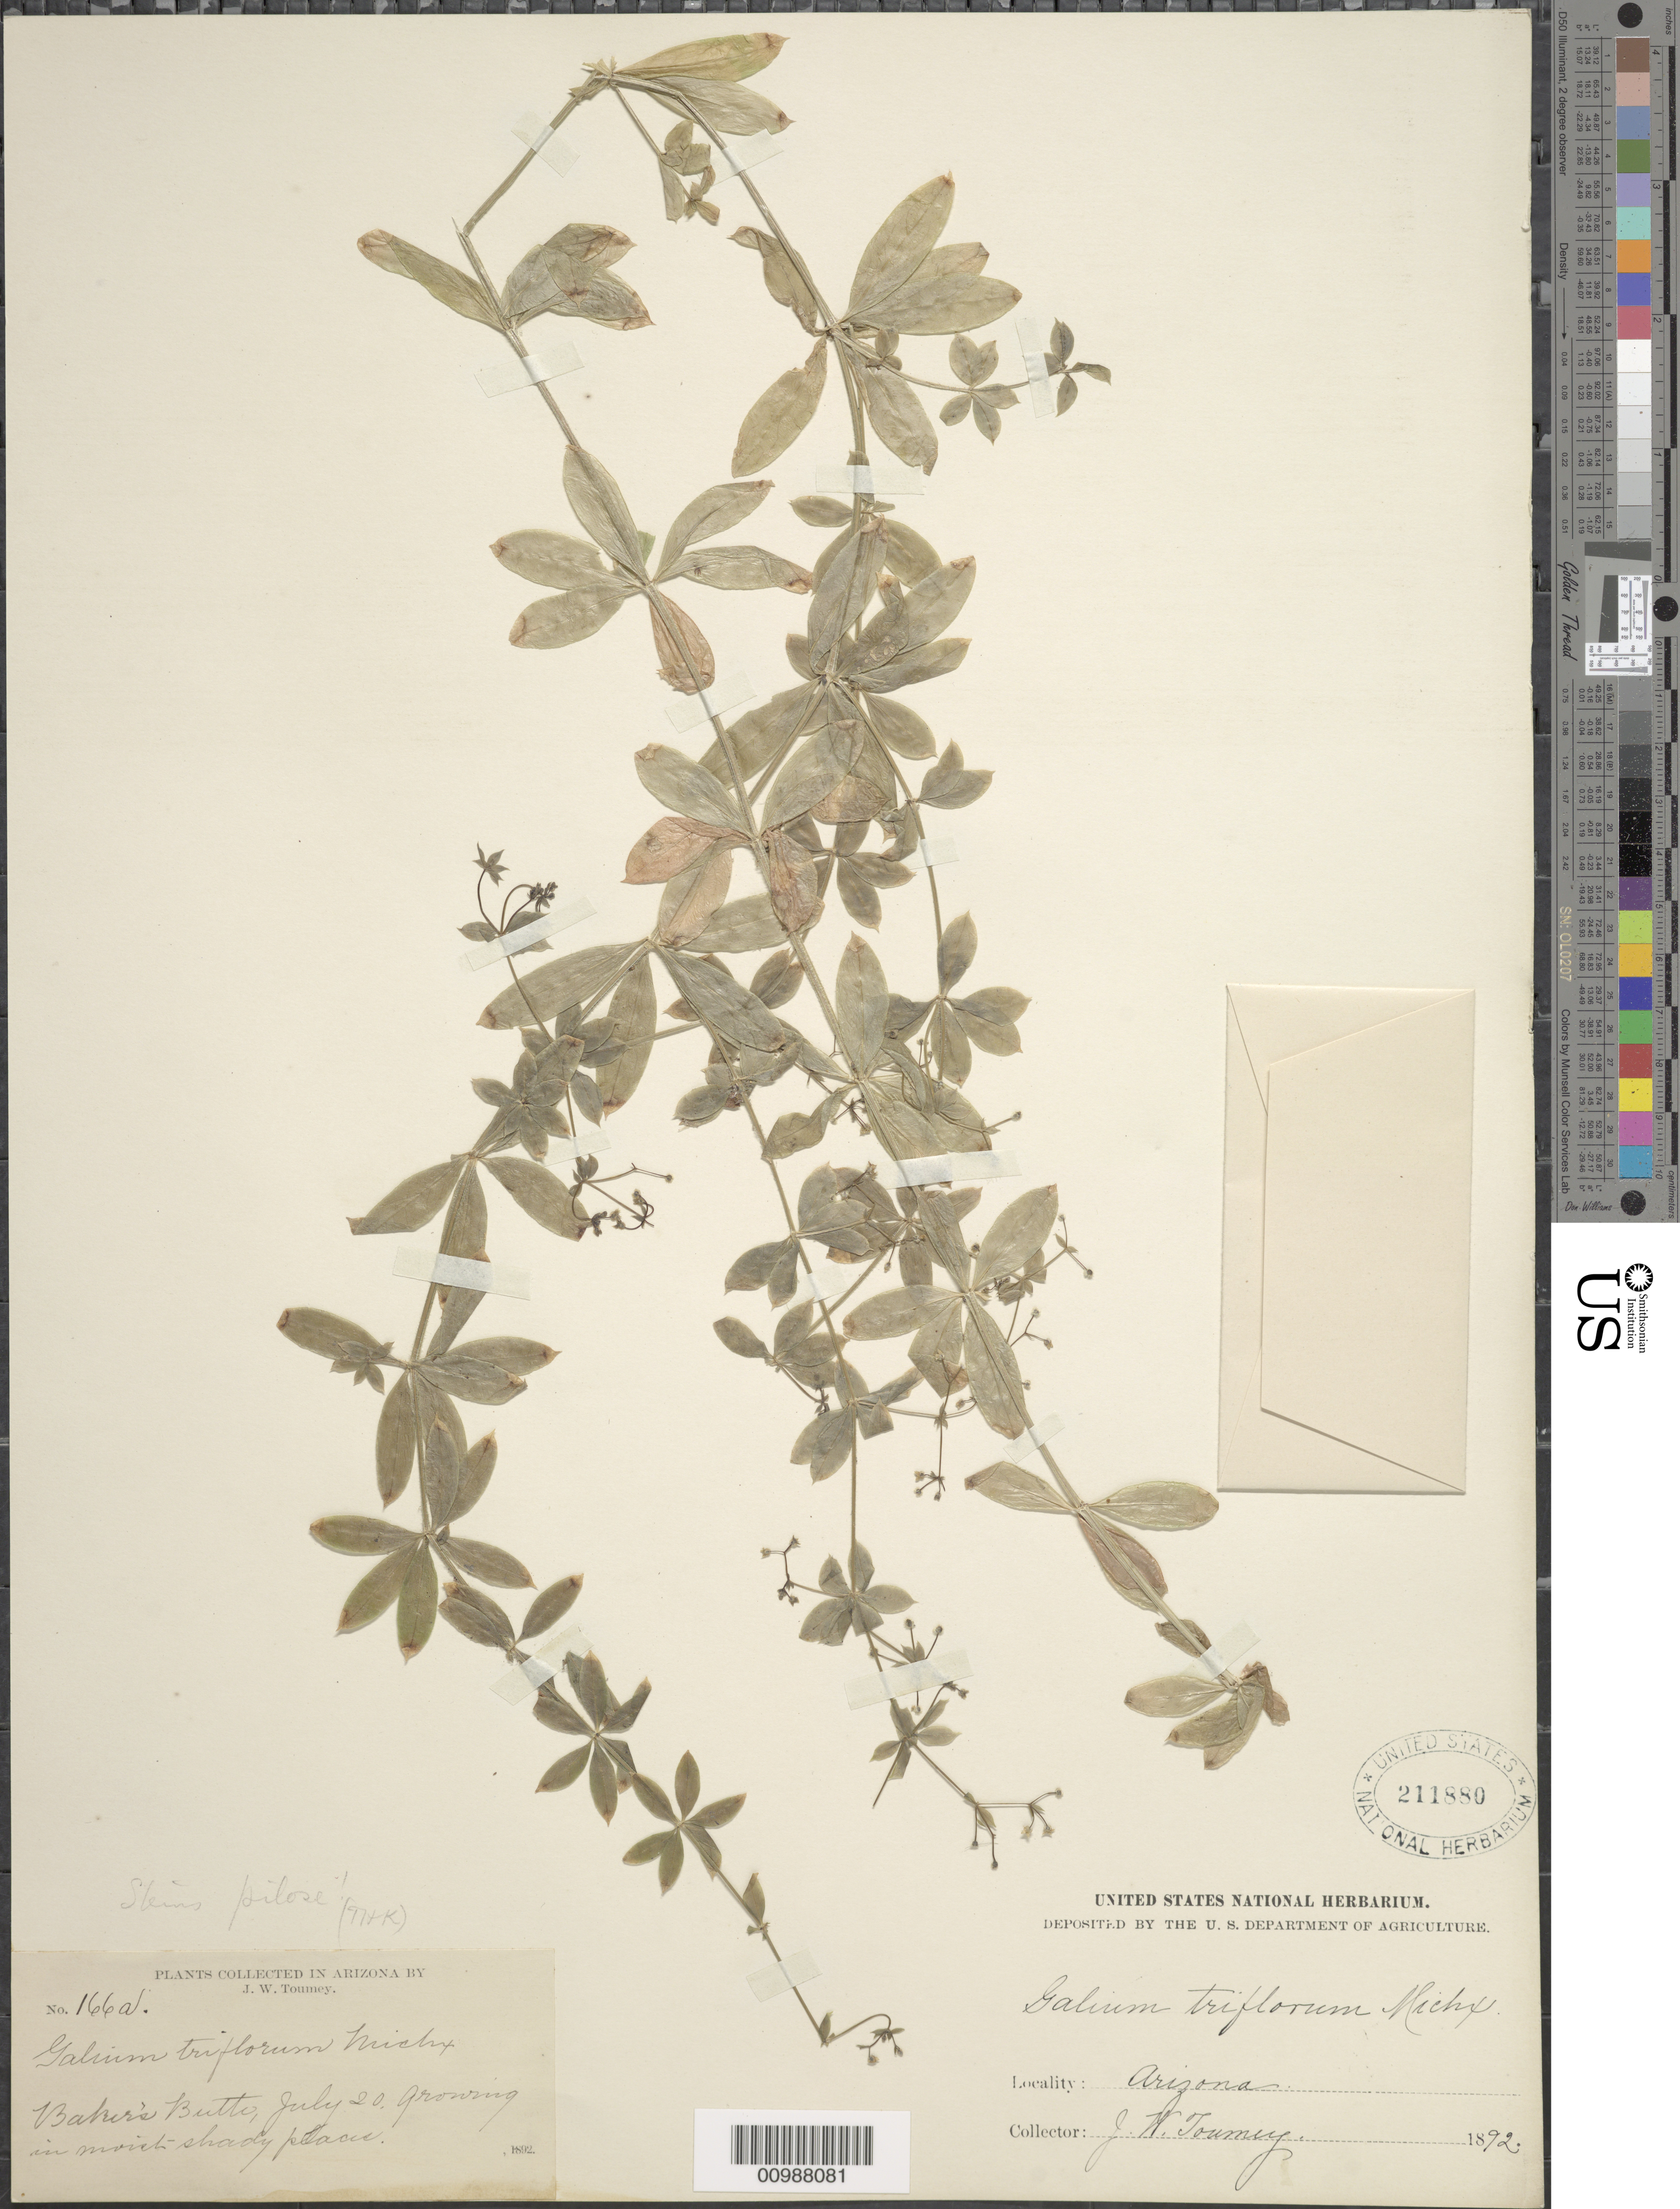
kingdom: Plantae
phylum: Tracheophyta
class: Magnoliopsida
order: Gentianales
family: Rubiaceae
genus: Galium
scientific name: Galium triflorum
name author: Michx.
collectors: J. W. Toumey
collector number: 166A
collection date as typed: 20 Jul 1892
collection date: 1892-07-20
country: United States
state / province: Arizona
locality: Growing in shady place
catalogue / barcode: US 211880